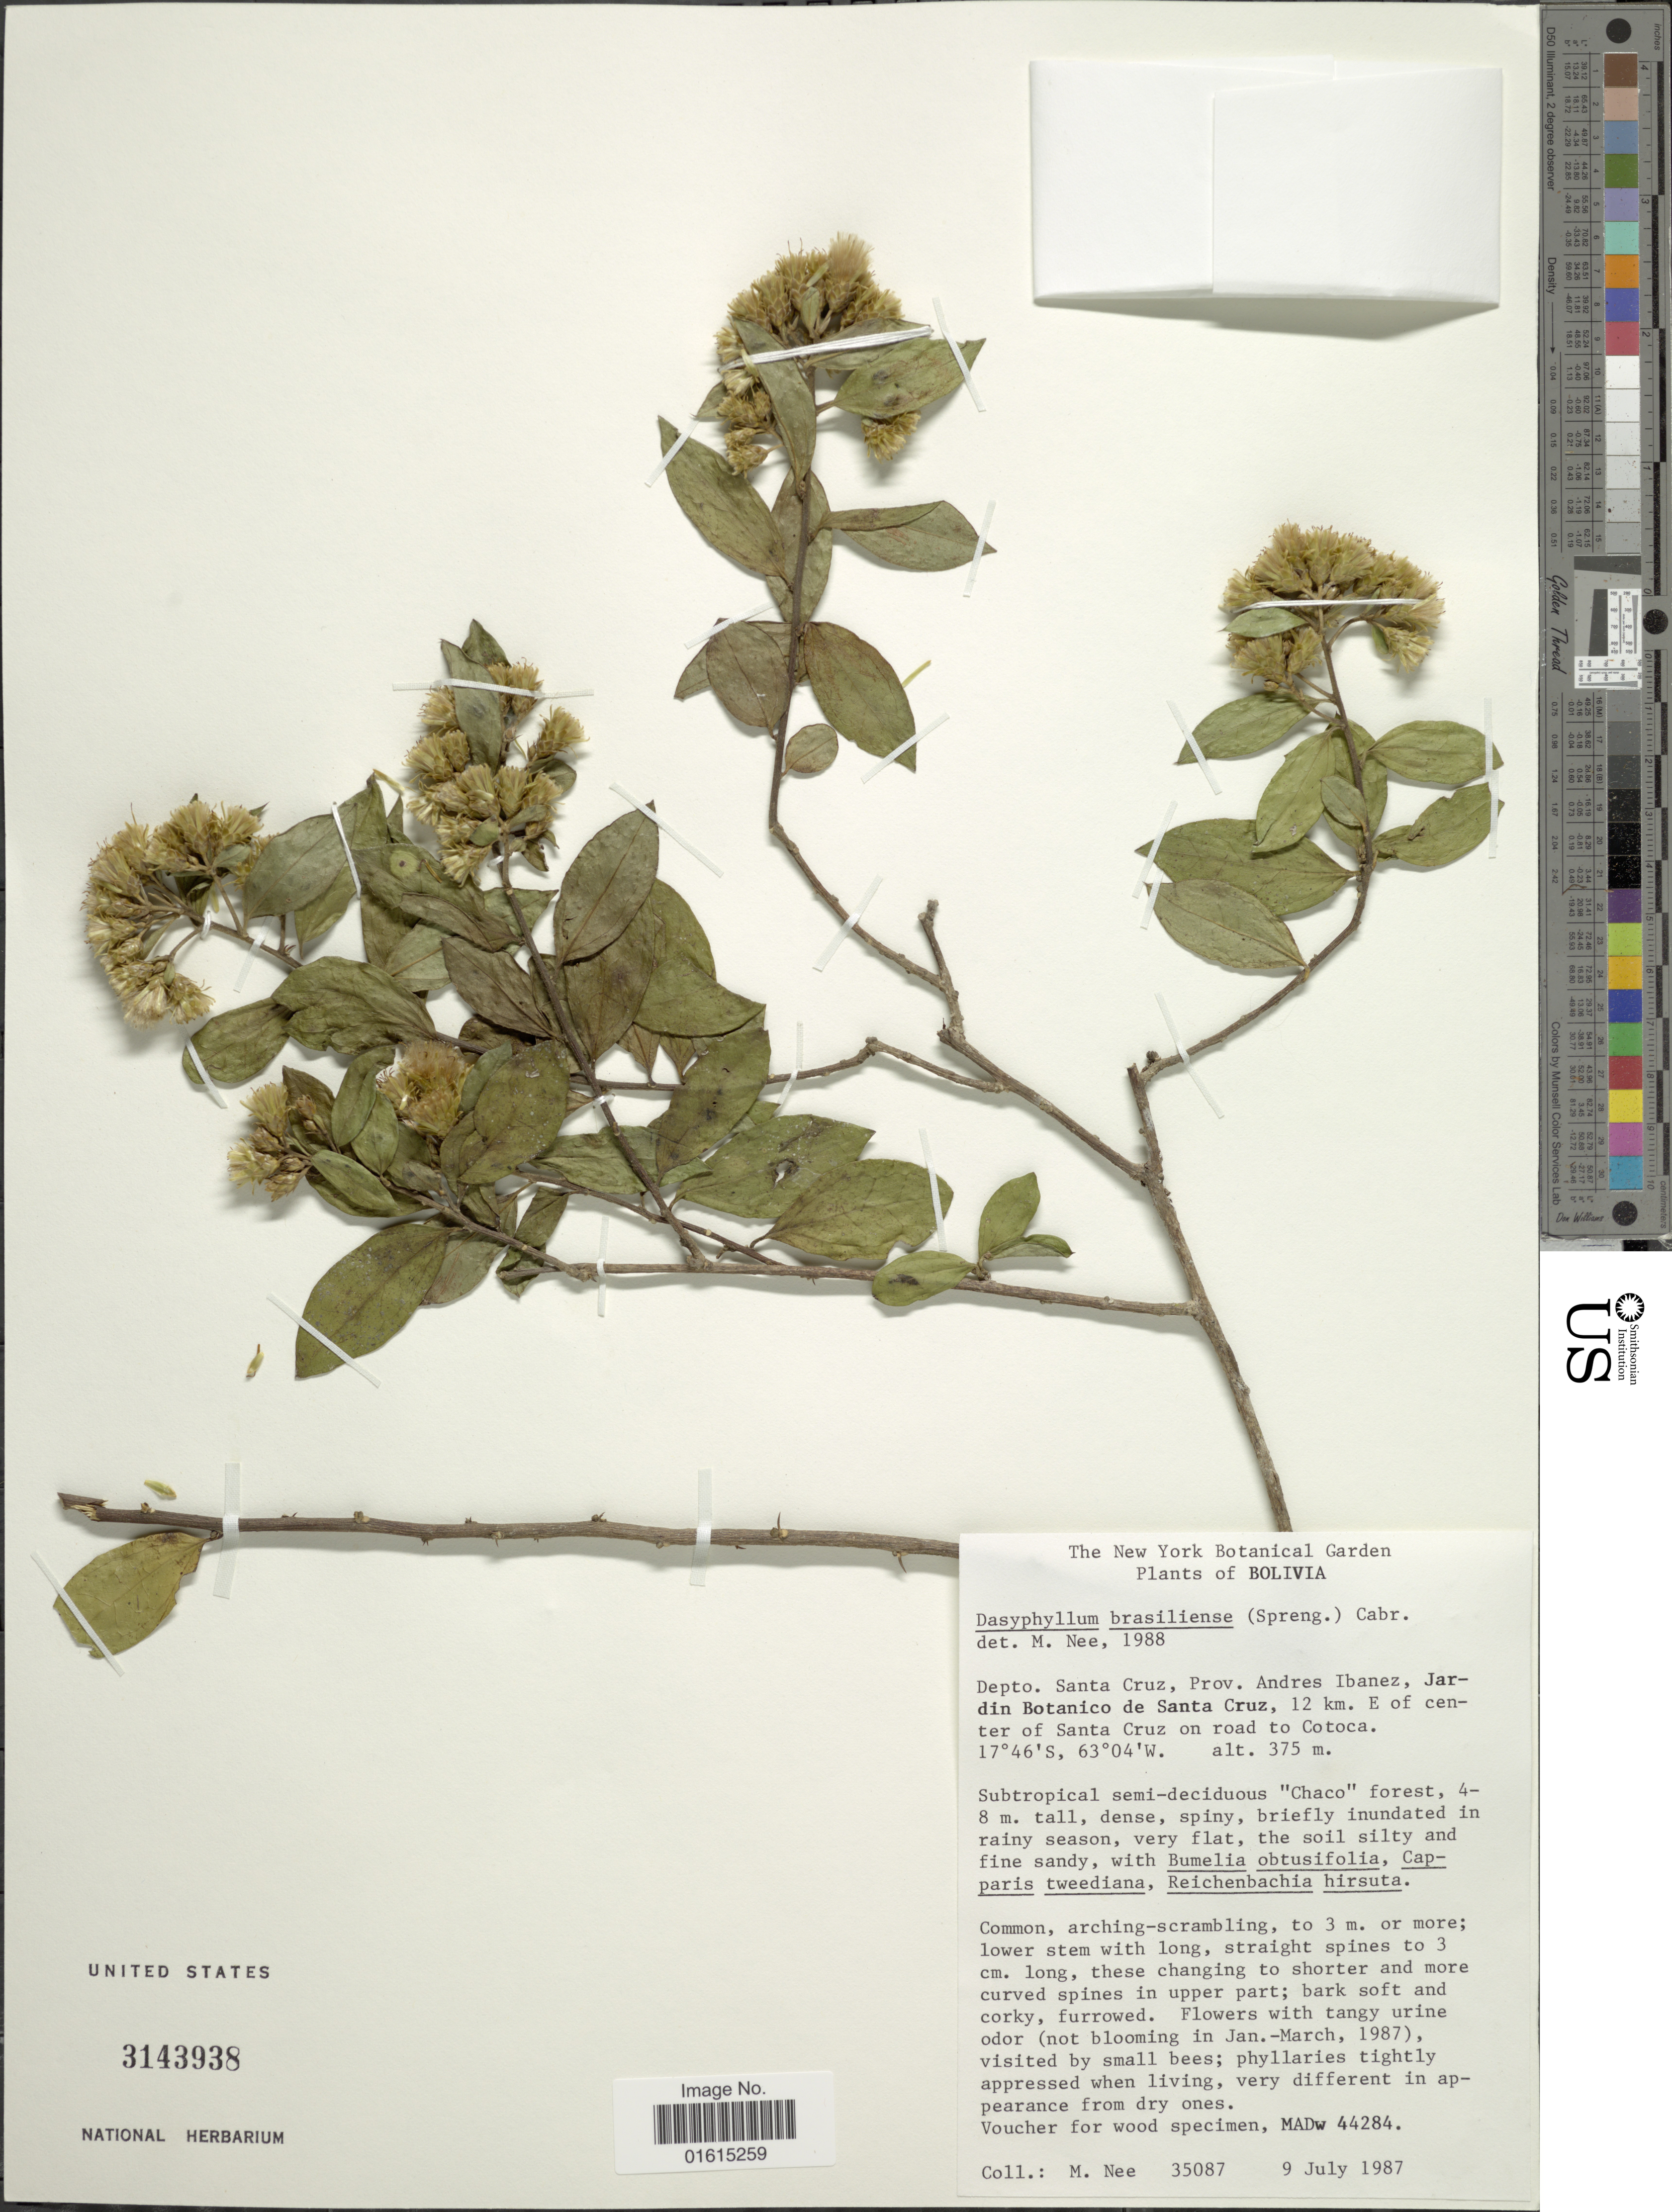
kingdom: Plantae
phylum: Tracheophyta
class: Magnoliopsida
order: Asterales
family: Asteraceae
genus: Dasyphyllum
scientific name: Dasyphyllum brasiliense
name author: (Spreng.) Cabrera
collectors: M. Nee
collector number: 35087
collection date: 1987-07-09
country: Bolivia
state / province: Santa Cruz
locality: Depto. Santa Cruz, Prov. Andres Ibanez, Jardin Botanico de Santa Cruz, 12 km E of center of Santa Cruz on road to Cotoca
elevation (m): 375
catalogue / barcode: US 3143938